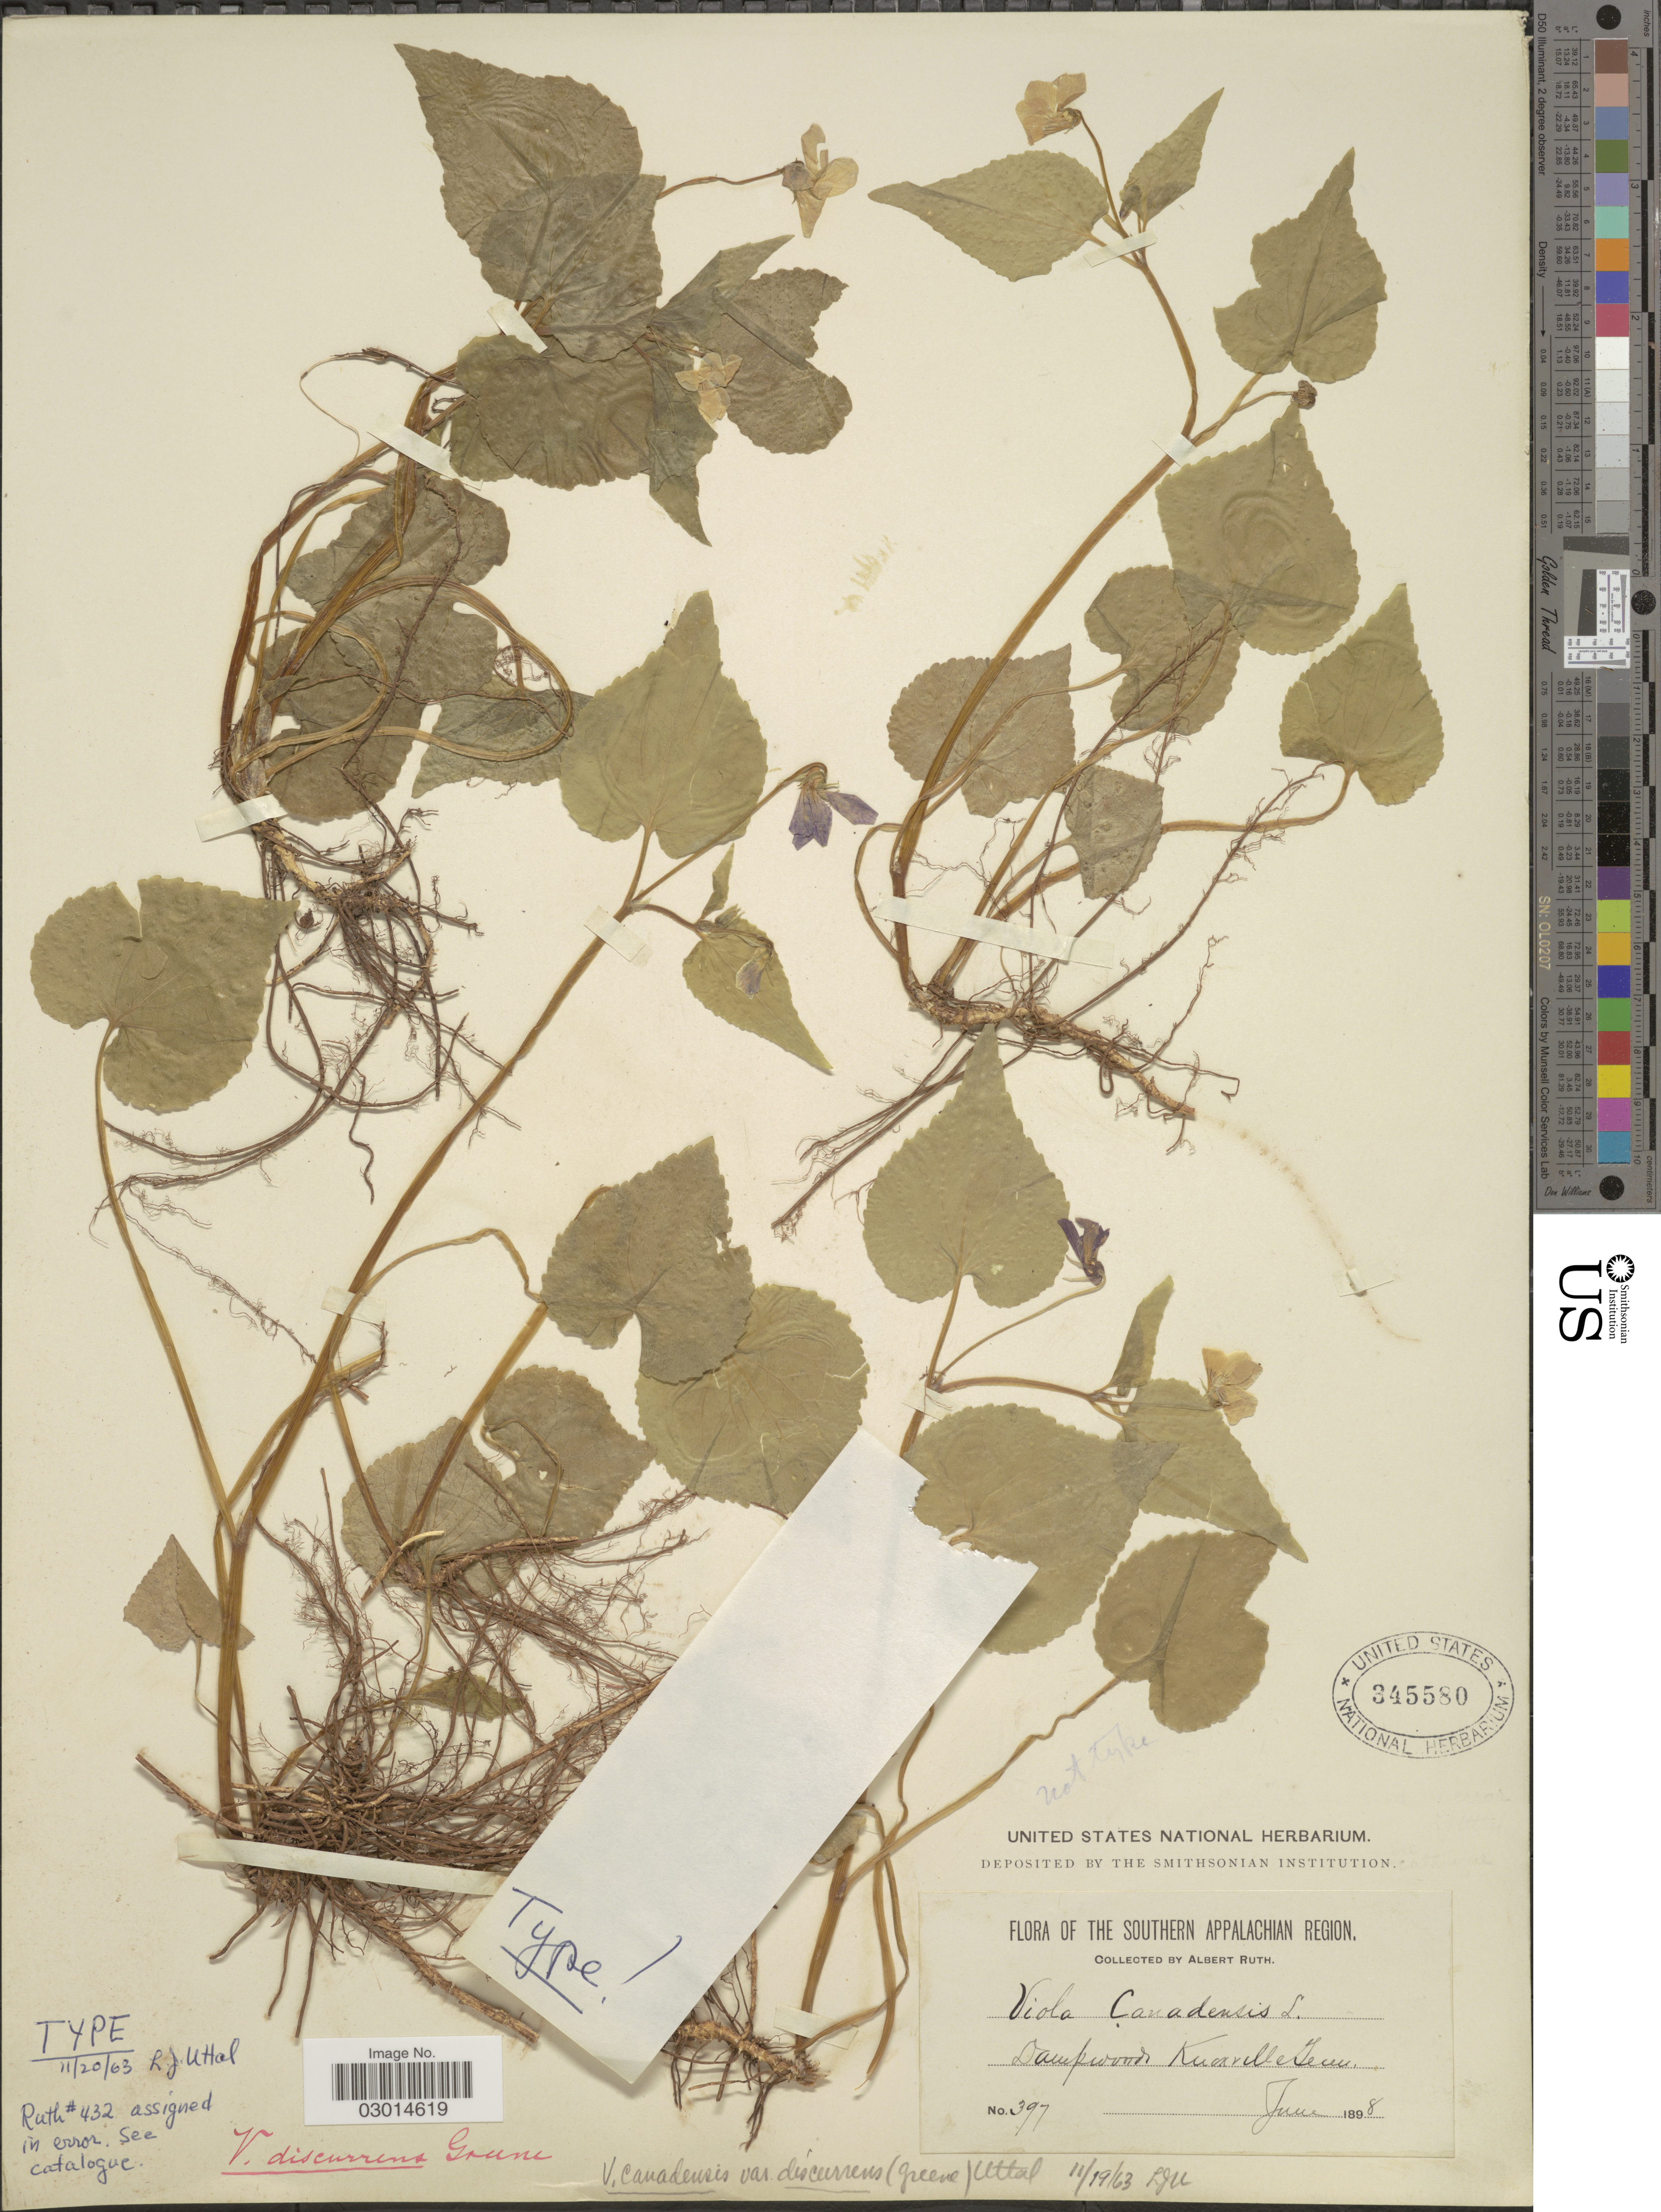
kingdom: Plantae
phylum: Tracheophyta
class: Magnoliopsida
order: Malpighiales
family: Violaceae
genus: Viola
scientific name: Viola discurrens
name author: Greene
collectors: A. Ruth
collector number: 397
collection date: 1898-06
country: United States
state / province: Tennessee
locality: Southern Appalachian Region, dampwoods Knoxville.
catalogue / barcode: US 345580